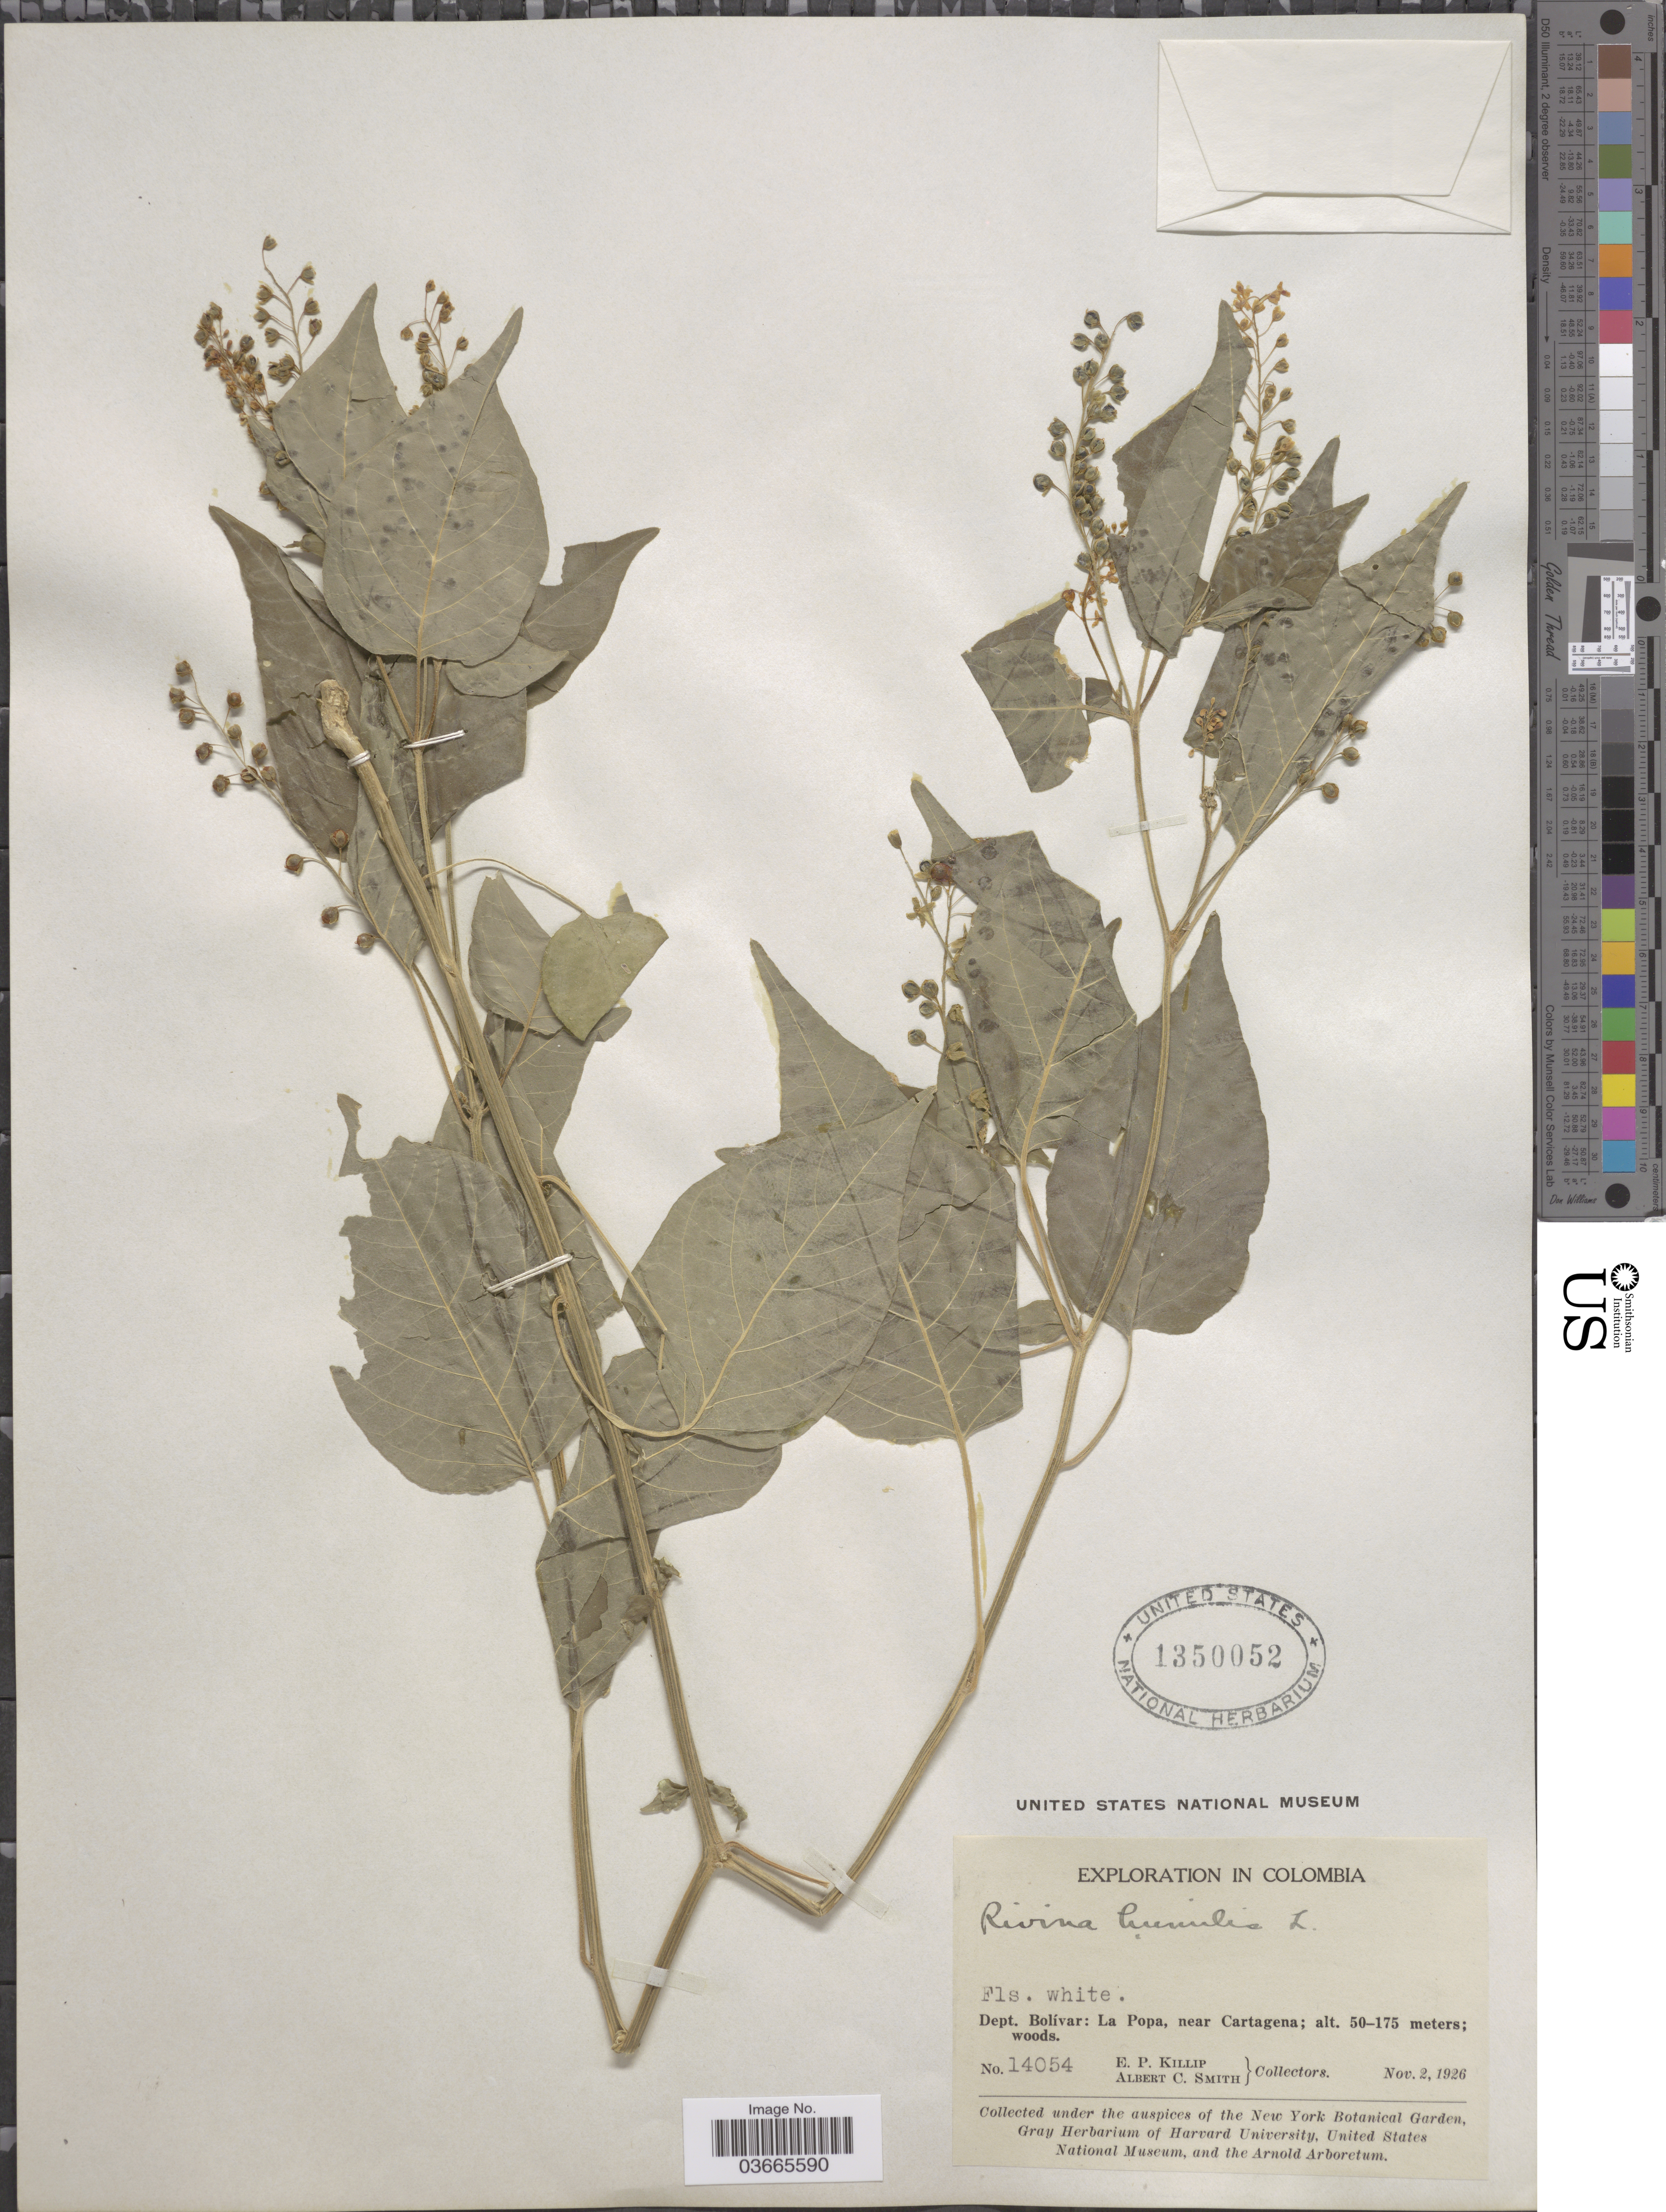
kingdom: Plantae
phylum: Tracheophyta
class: Magnoliopsida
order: Caryophyllales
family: Phytolaccaceae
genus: Rivina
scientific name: Rivina humilis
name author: L.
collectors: E. P. Killip & A. C. Smith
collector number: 14054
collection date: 1926-11-02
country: Colombia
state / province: Bolívar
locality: Dept. Bolívar: La Popa, near Cartagena.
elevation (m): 50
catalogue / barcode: US 1350052